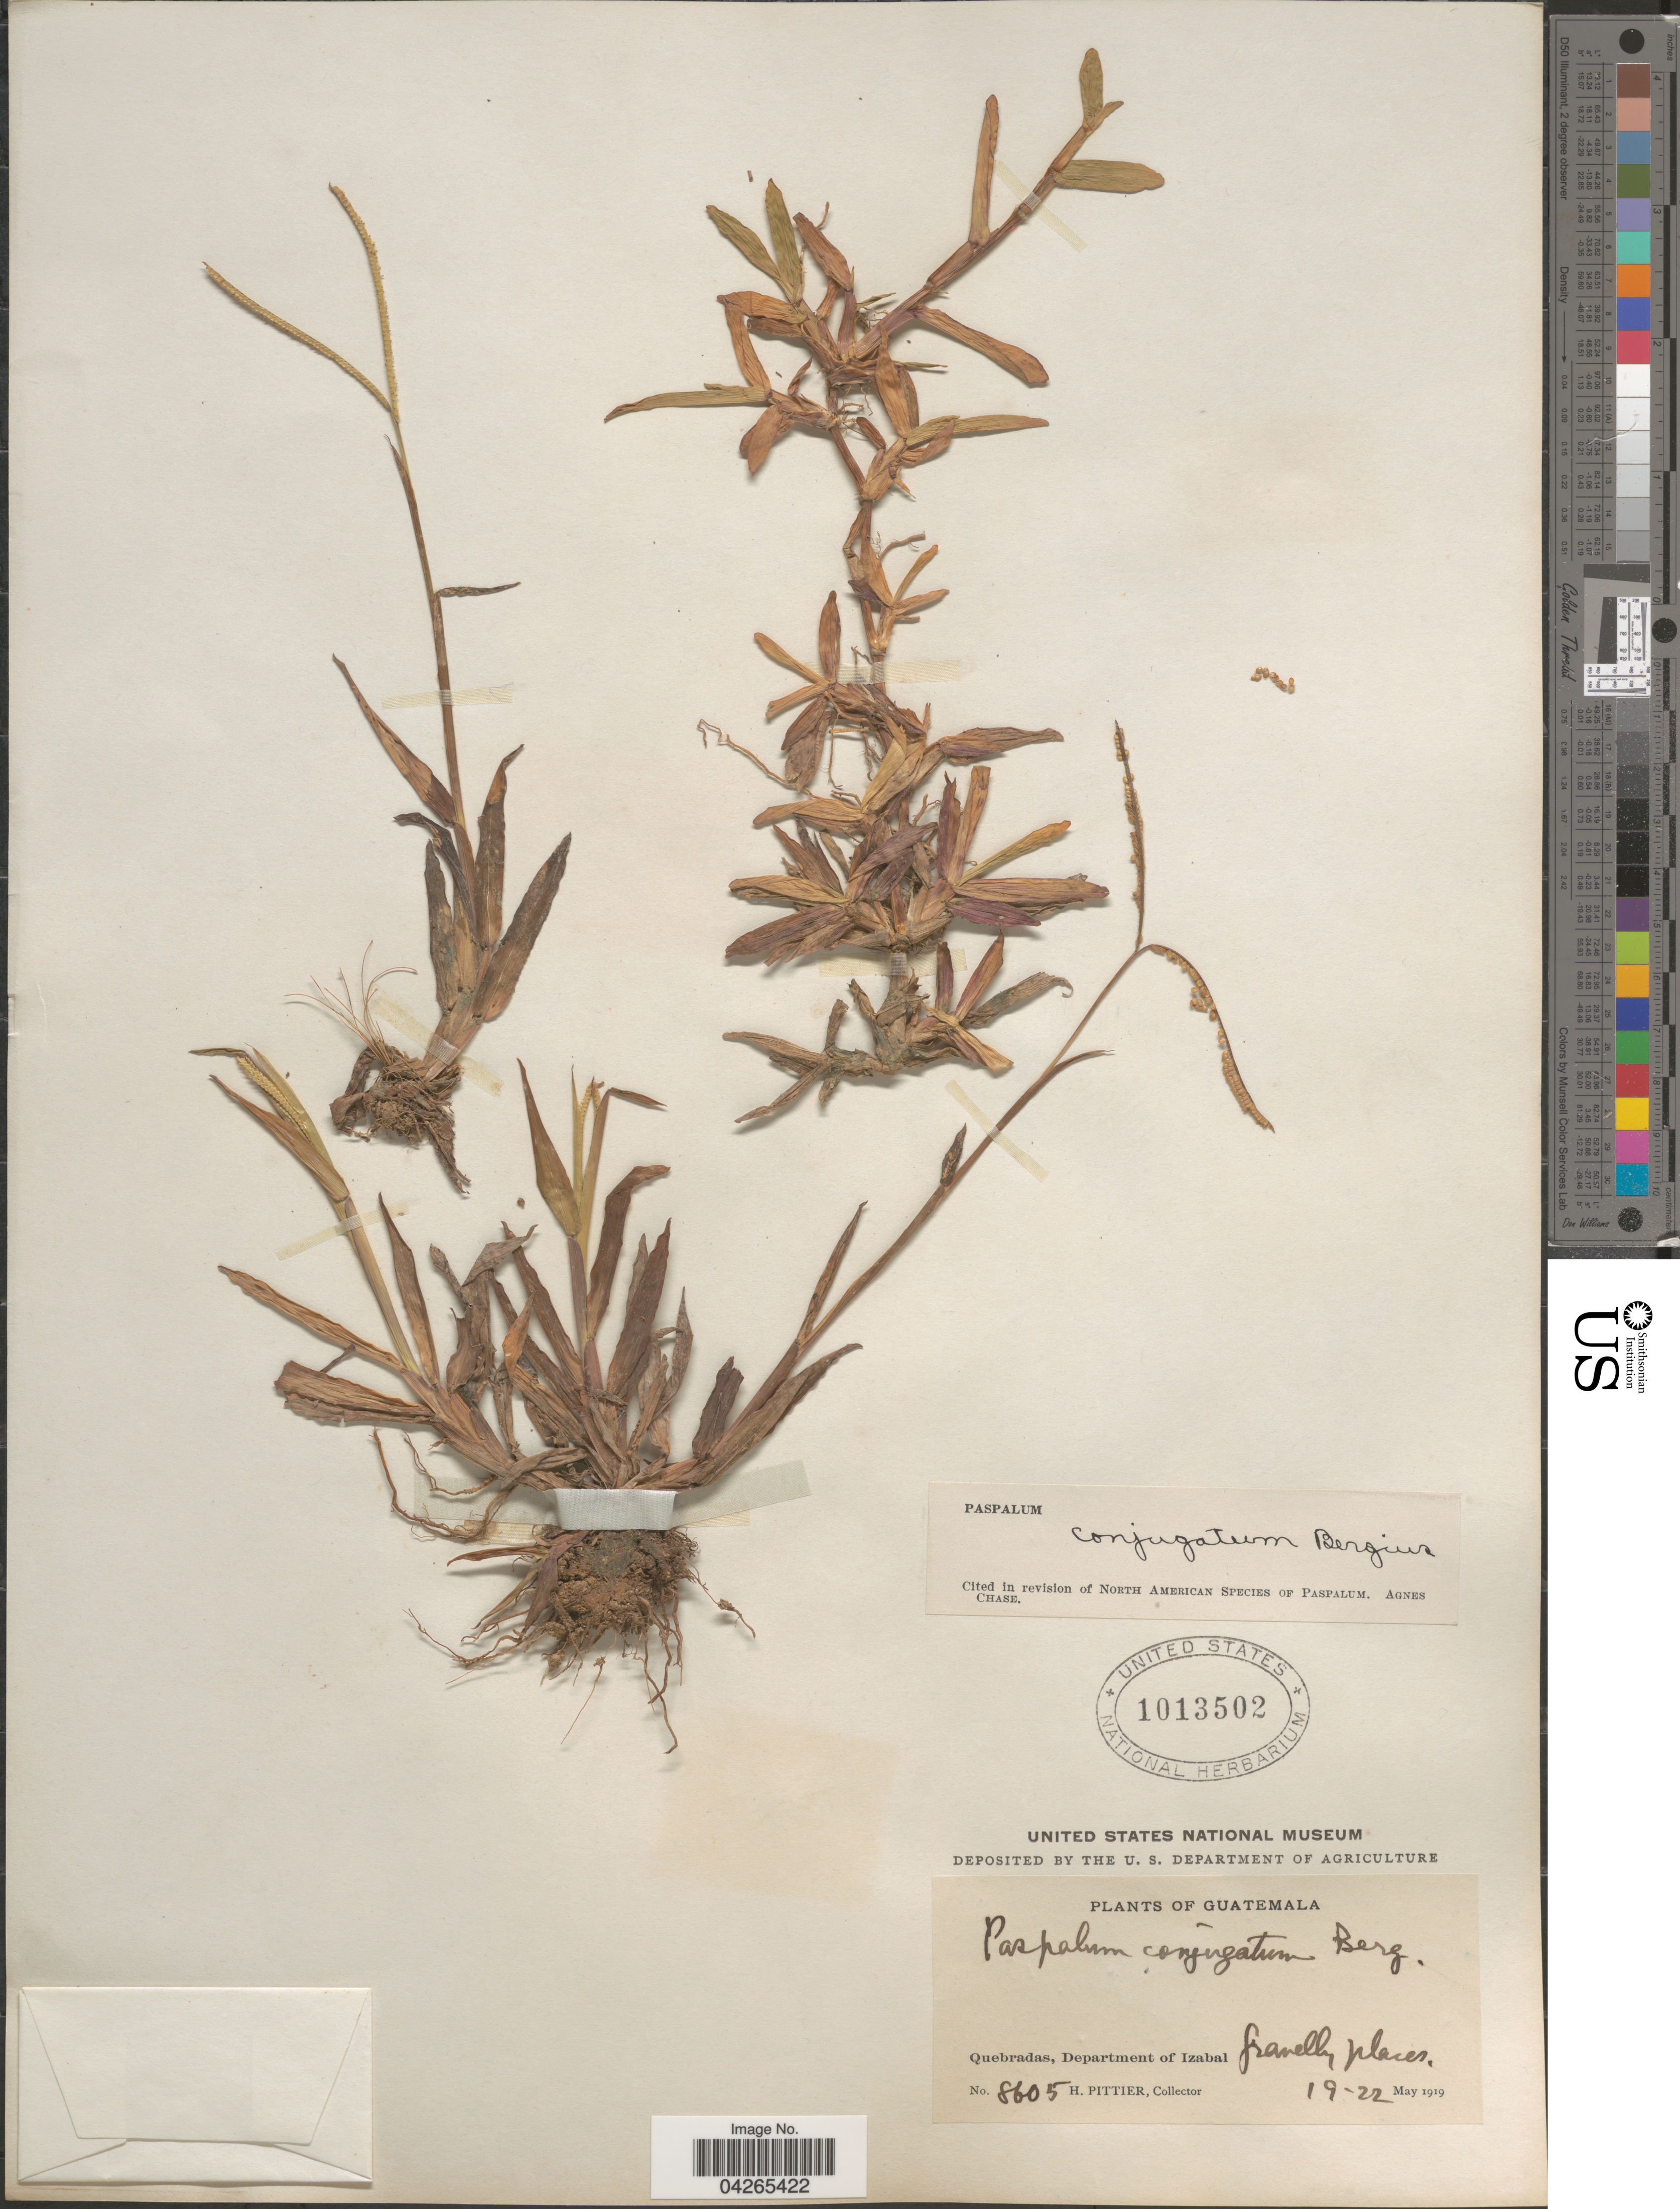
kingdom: Plantae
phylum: Tracheophyta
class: Liliopsida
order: Poales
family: Poaceae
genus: Paspalum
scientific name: Paspalum conjugatum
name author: P.J. Bergius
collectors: H. F. Pittier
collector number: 8605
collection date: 1919-05-19/1919-05-22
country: Guatemala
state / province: Izabal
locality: Quebradas, Department of Izabal.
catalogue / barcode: US 1013502